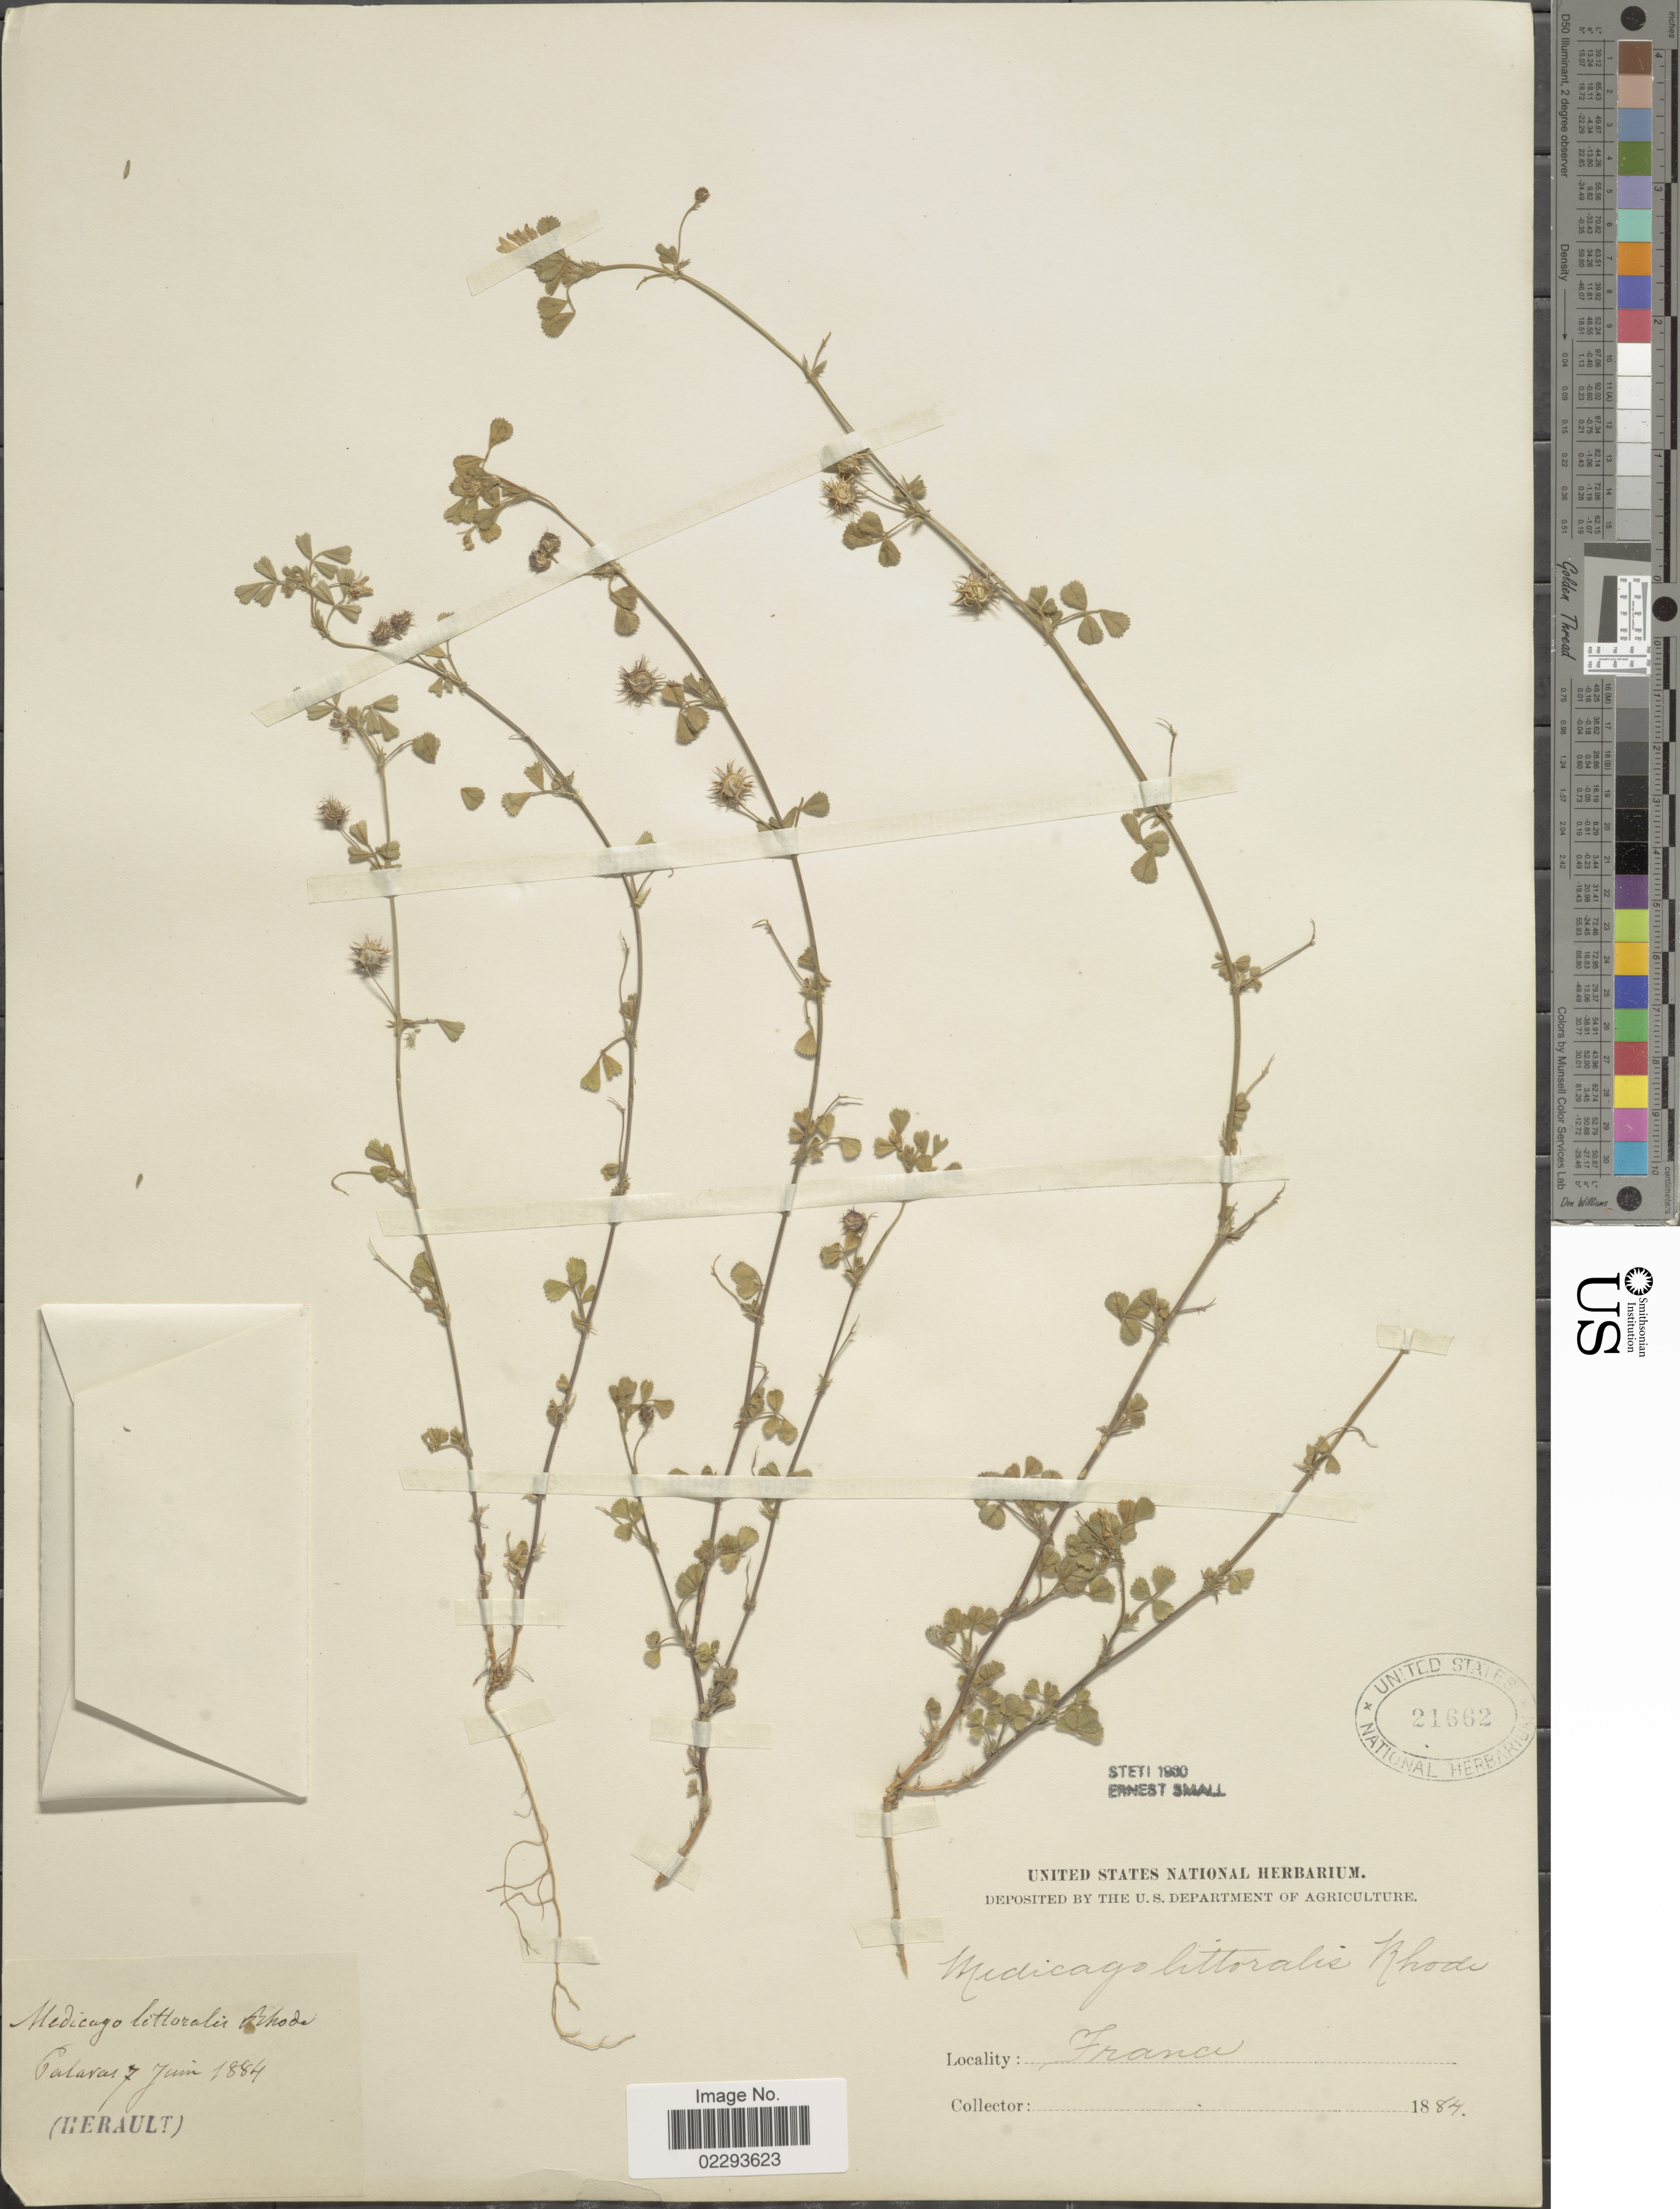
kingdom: Plantae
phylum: Tracheophyta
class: Magnoliopsida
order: Fabales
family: Fabaceae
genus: Medicago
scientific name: Medicago littoralis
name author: Loisel.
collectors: ex herb. United States National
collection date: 1884-06-07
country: France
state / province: Occitanie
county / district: Hérault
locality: France, Palavas. (Herault).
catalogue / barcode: US 21662